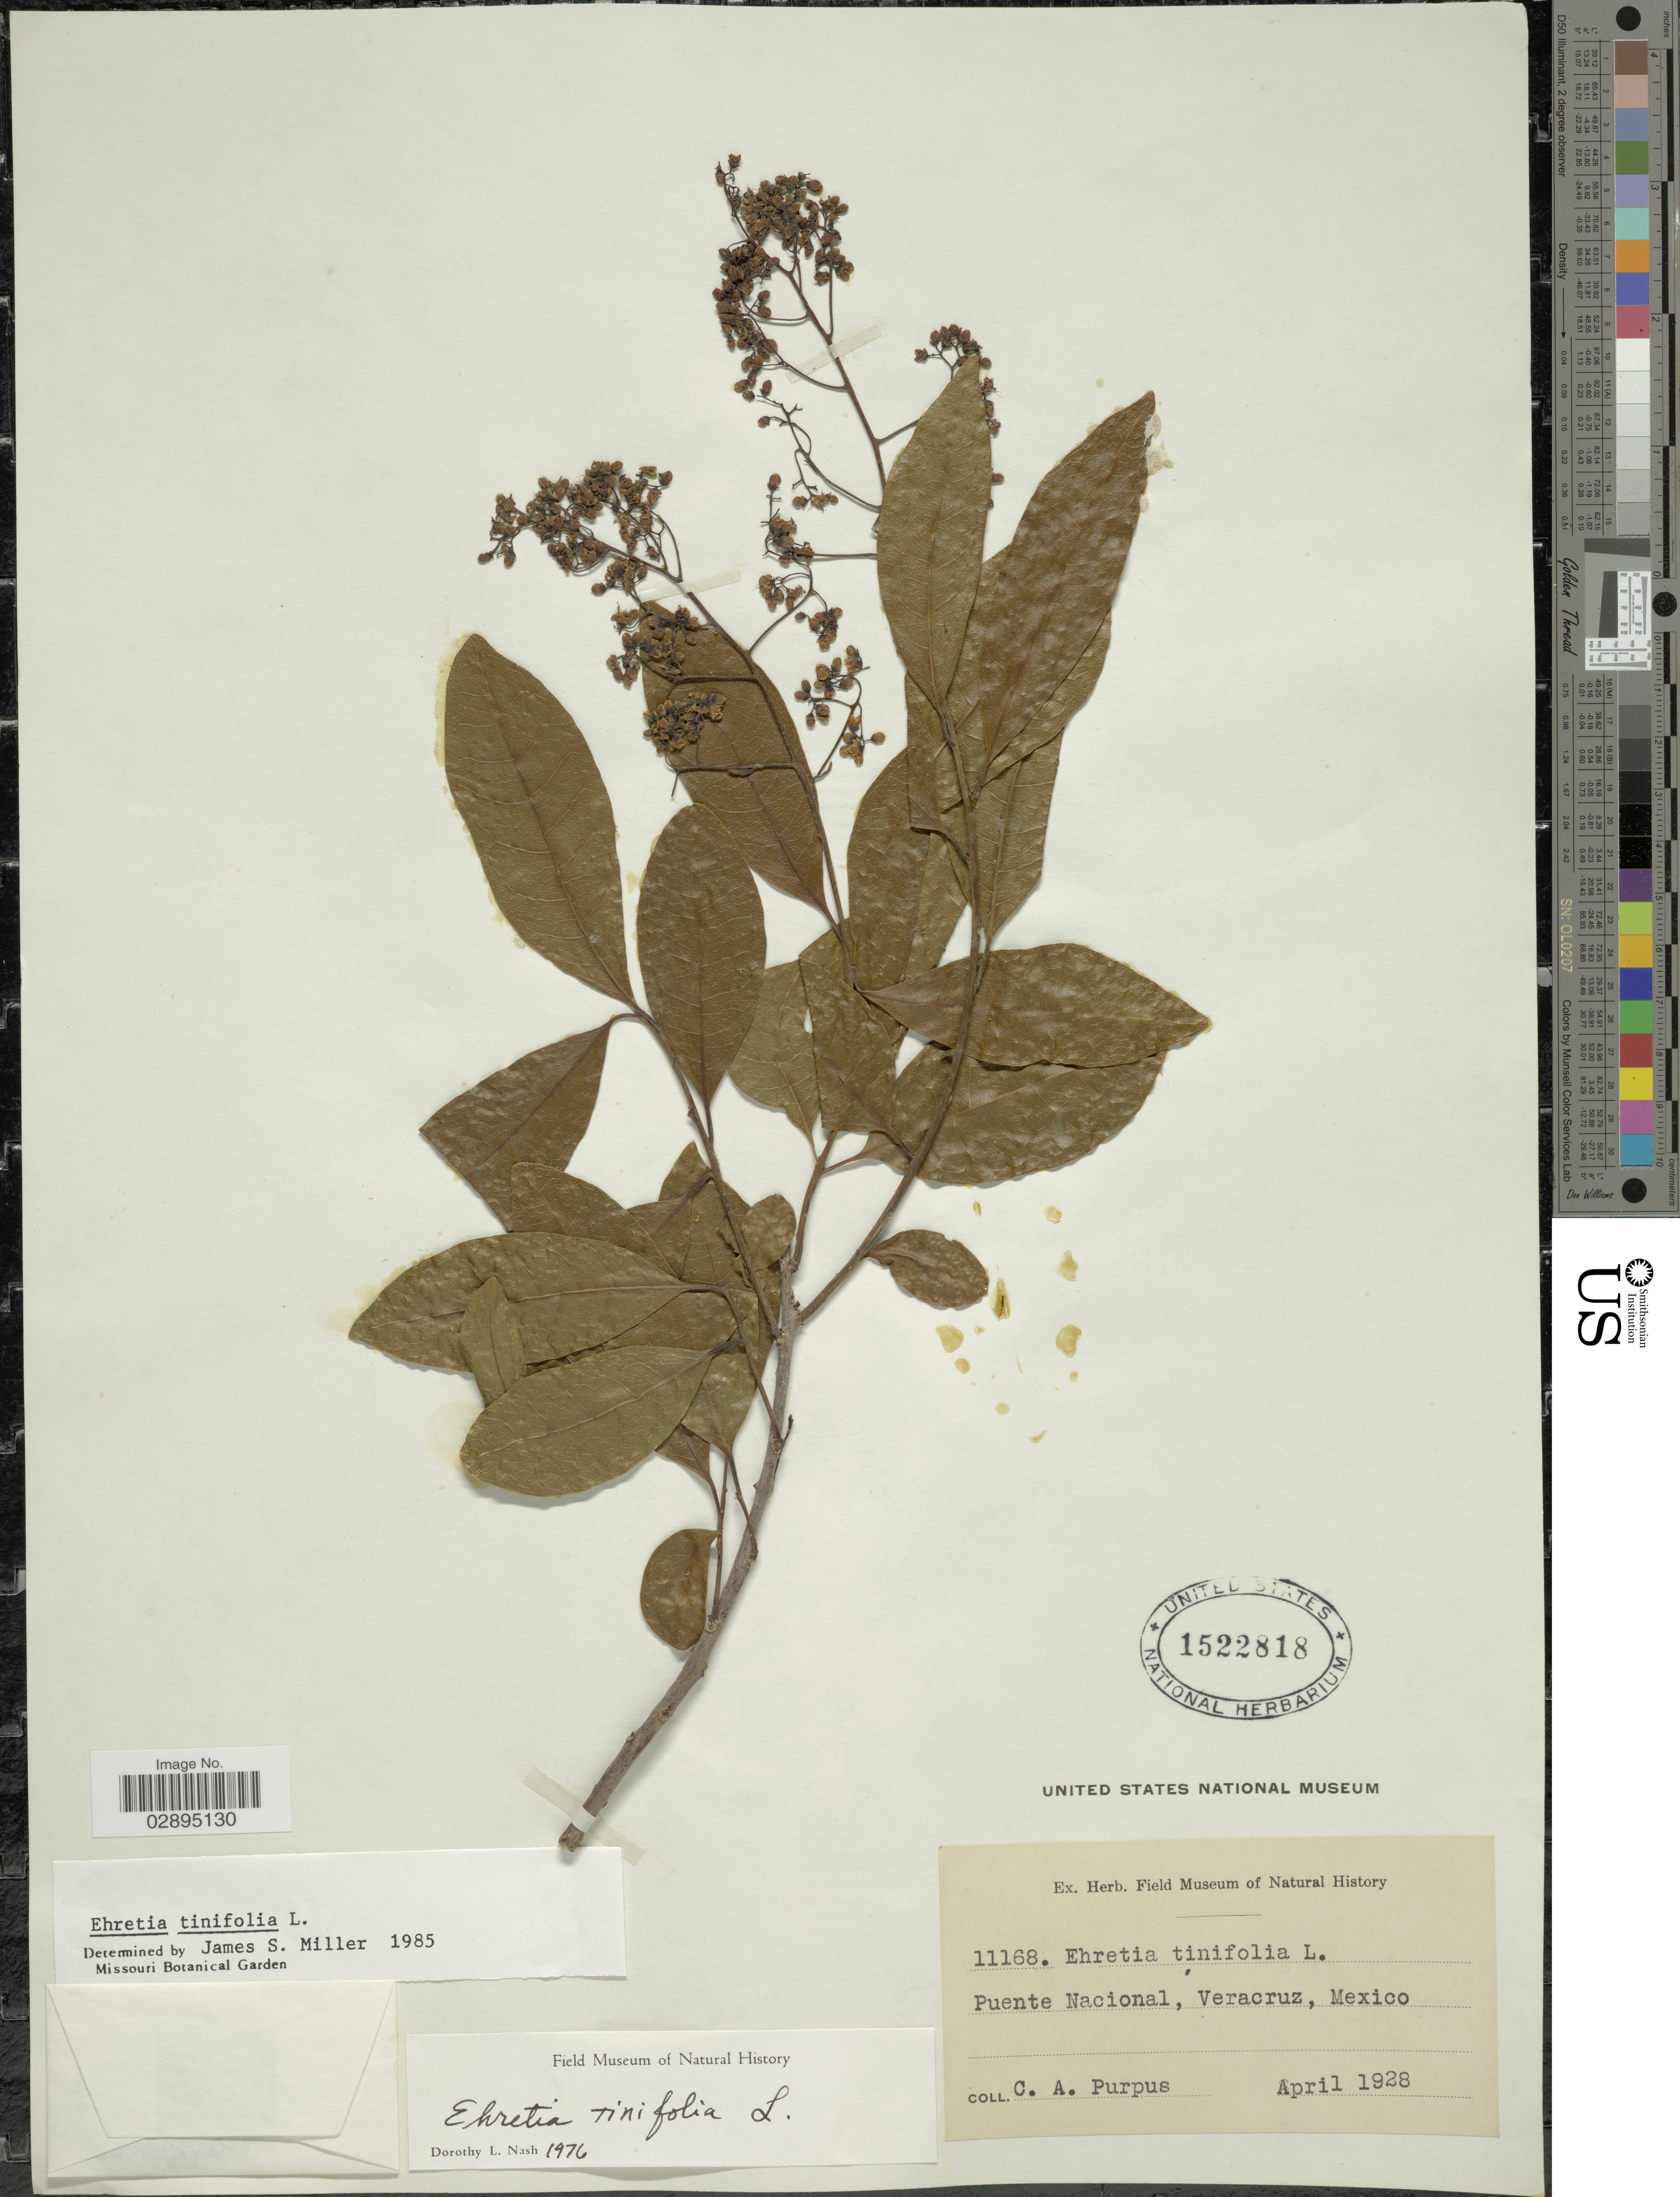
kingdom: Plantae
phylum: Tracheophyta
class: Magnoliopsida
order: Boraginales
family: Ehretiaceae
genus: Ehretia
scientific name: Ehretia tinifolia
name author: L.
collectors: C. A. Purpus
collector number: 11168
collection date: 1928-04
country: Mexico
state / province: Veracruz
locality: Puente Nacional, Veracruz.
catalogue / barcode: US 1522818